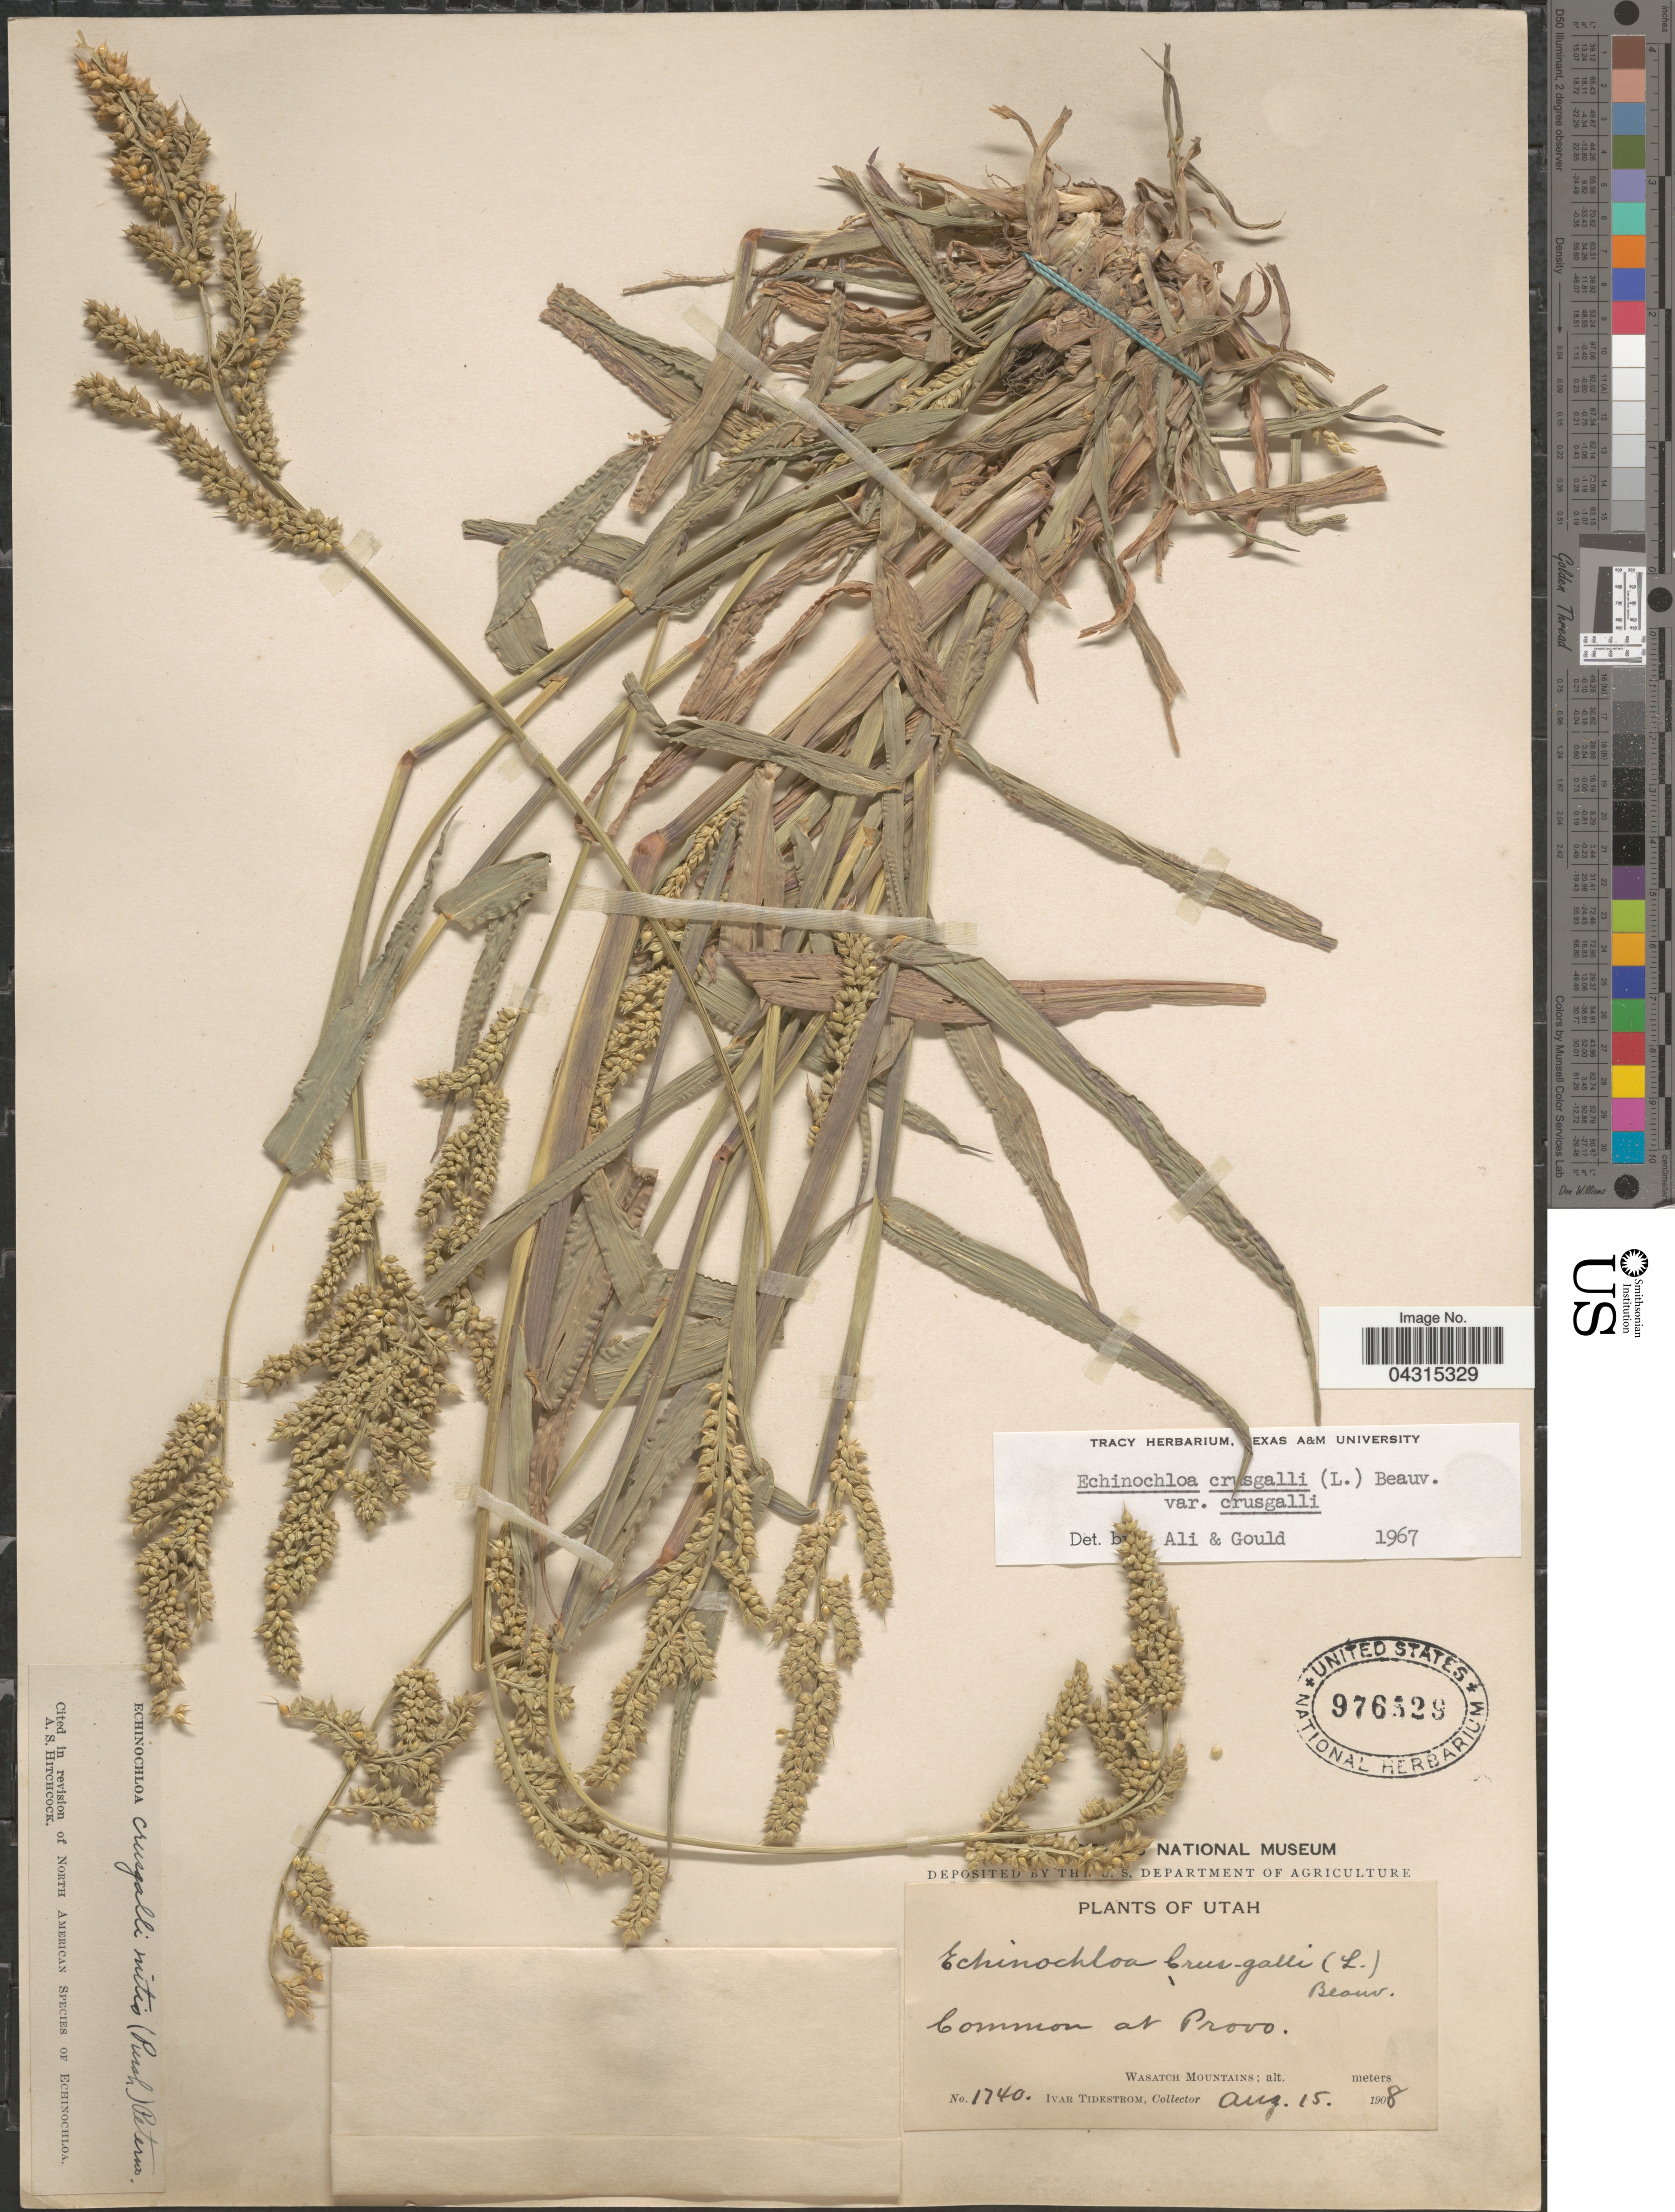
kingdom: Plantae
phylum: Tracheophyta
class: Liliopsida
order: Poales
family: Poaceae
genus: Echinochloa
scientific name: Echinochloa crus-galli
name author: (L.) P. Beauv.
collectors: I. F. Tidestrom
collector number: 1740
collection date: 1908-08-15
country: United States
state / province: Utah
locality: Common at Provo. Wasatch Mountains.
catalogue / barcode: US 976529